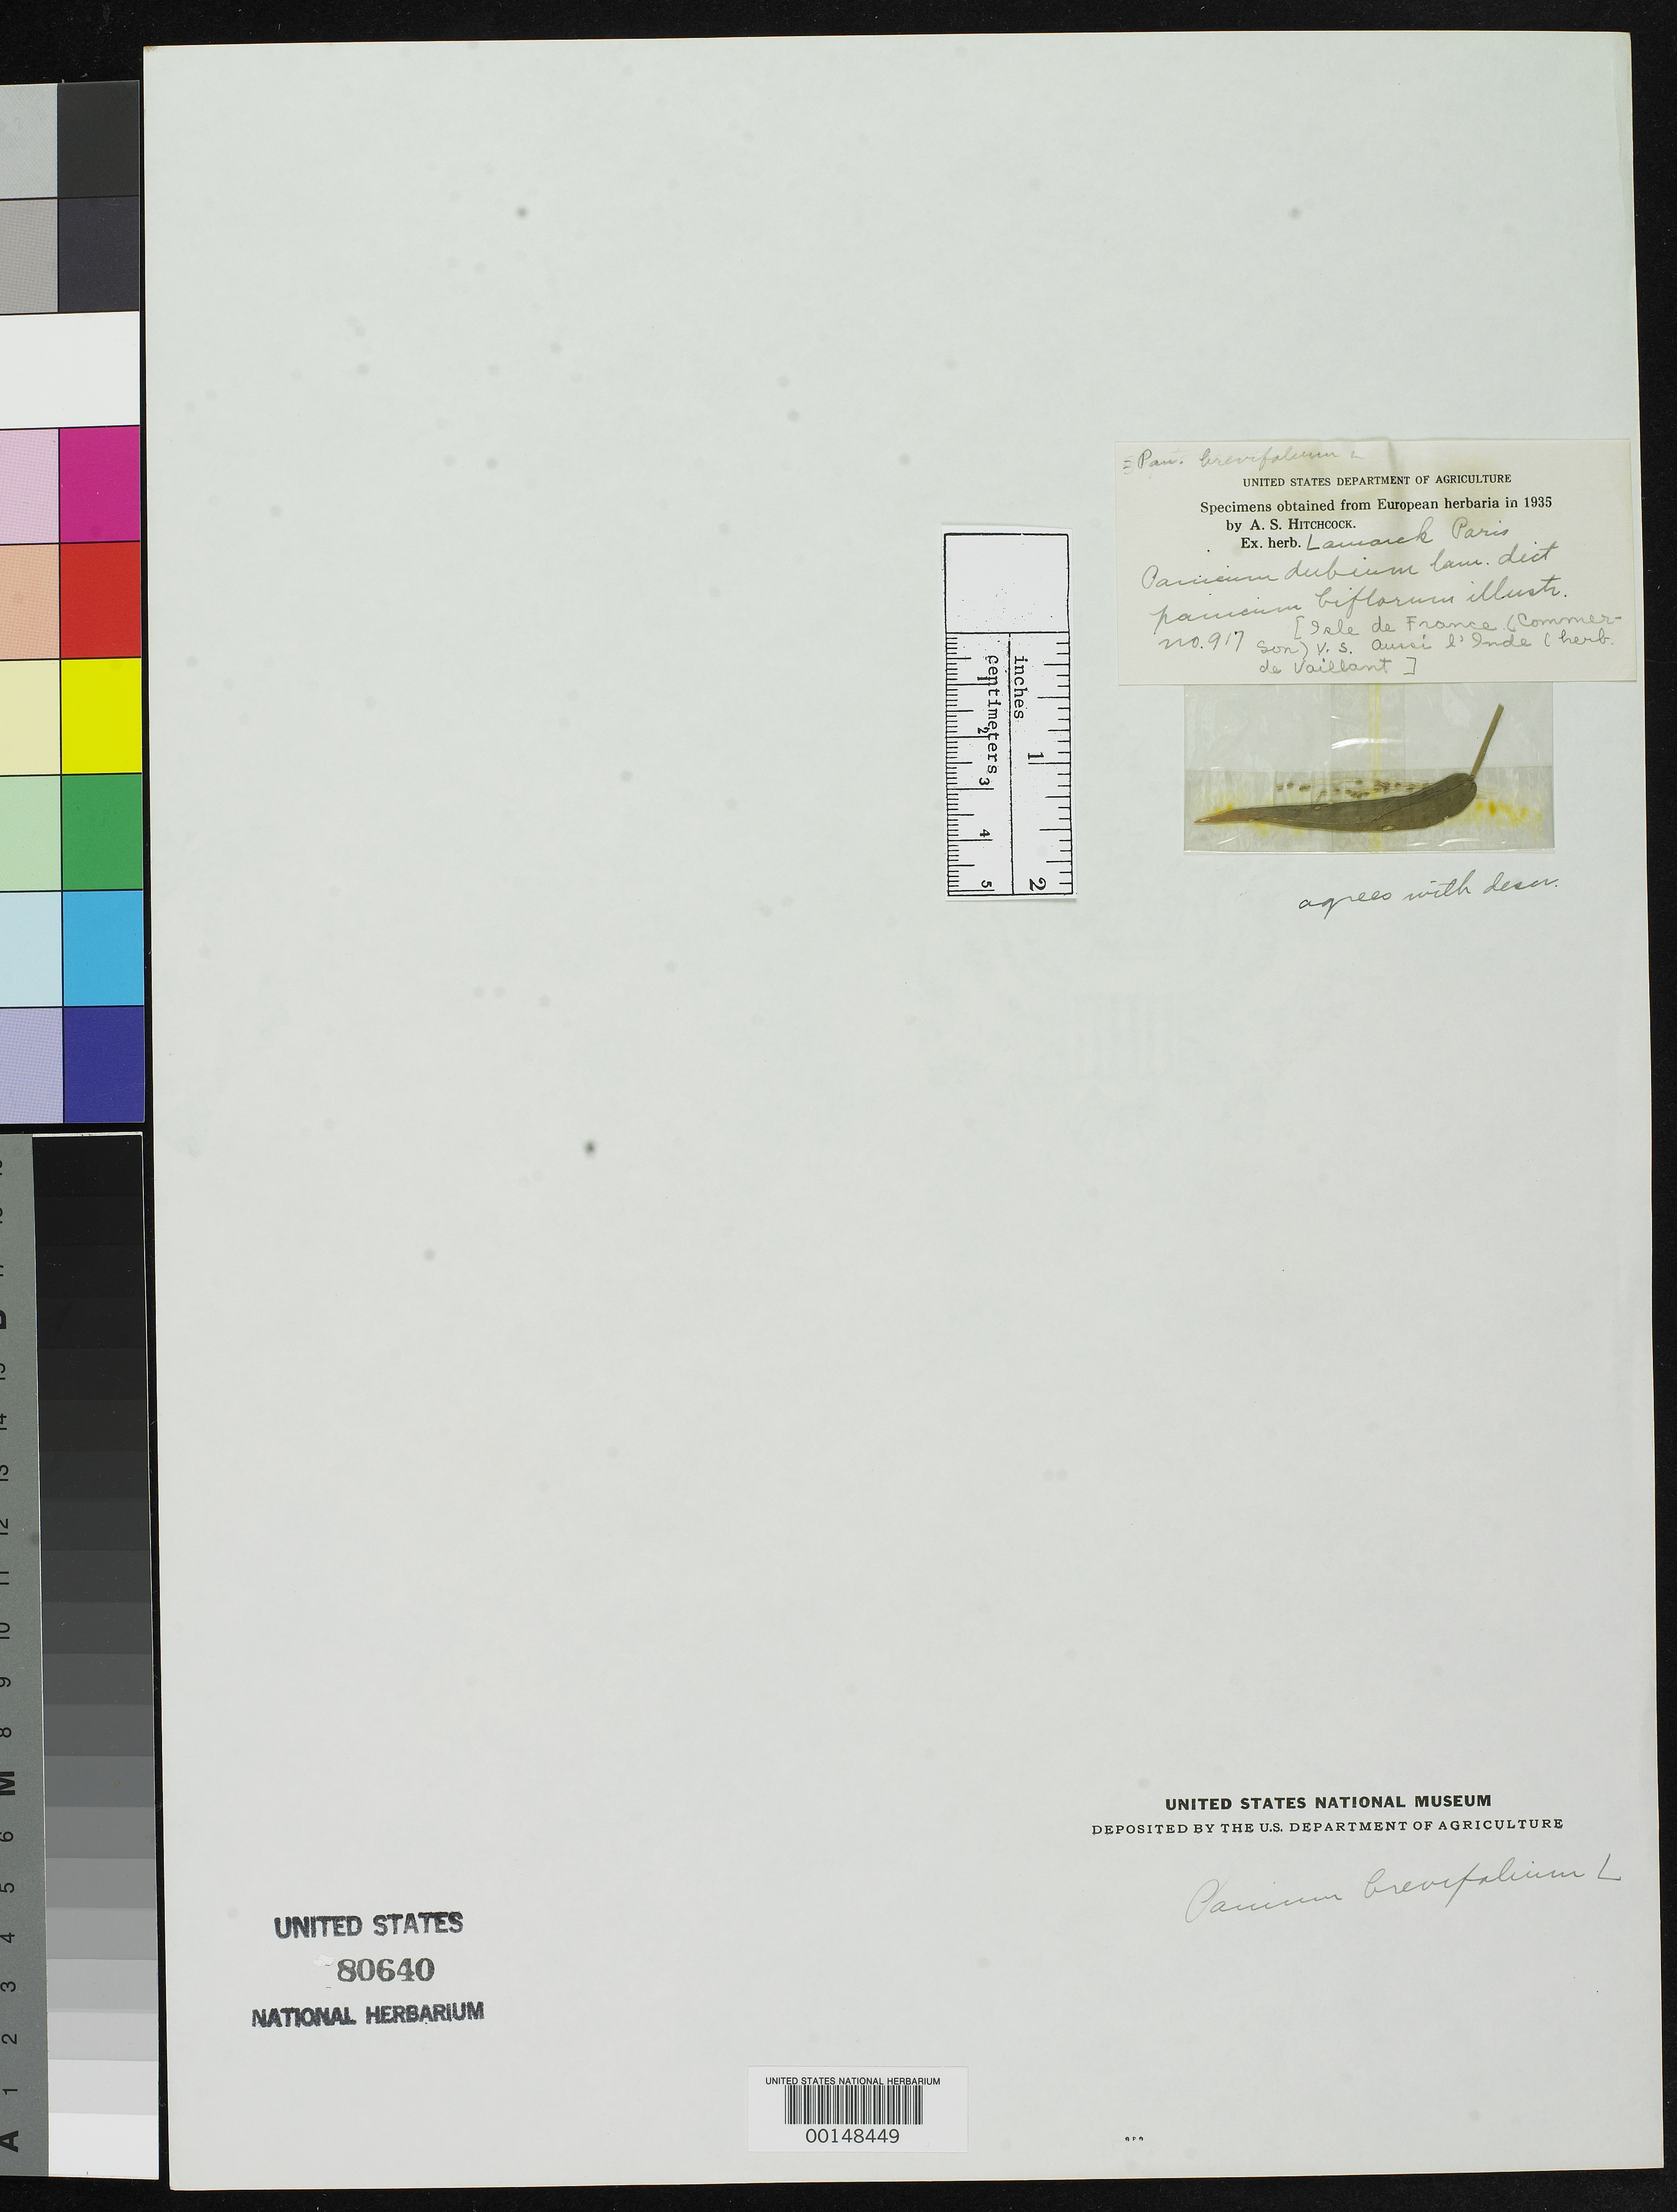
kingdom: Plantae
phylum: Tracheophyta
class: Liliopsida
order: Poales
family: Poaceae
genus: Panicum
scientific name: Panicum dubium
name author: Lam.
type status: Type Fragment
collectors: P. Commerson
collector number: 917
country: Seychelles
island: Aldabra Atoll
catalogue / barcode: US 80640